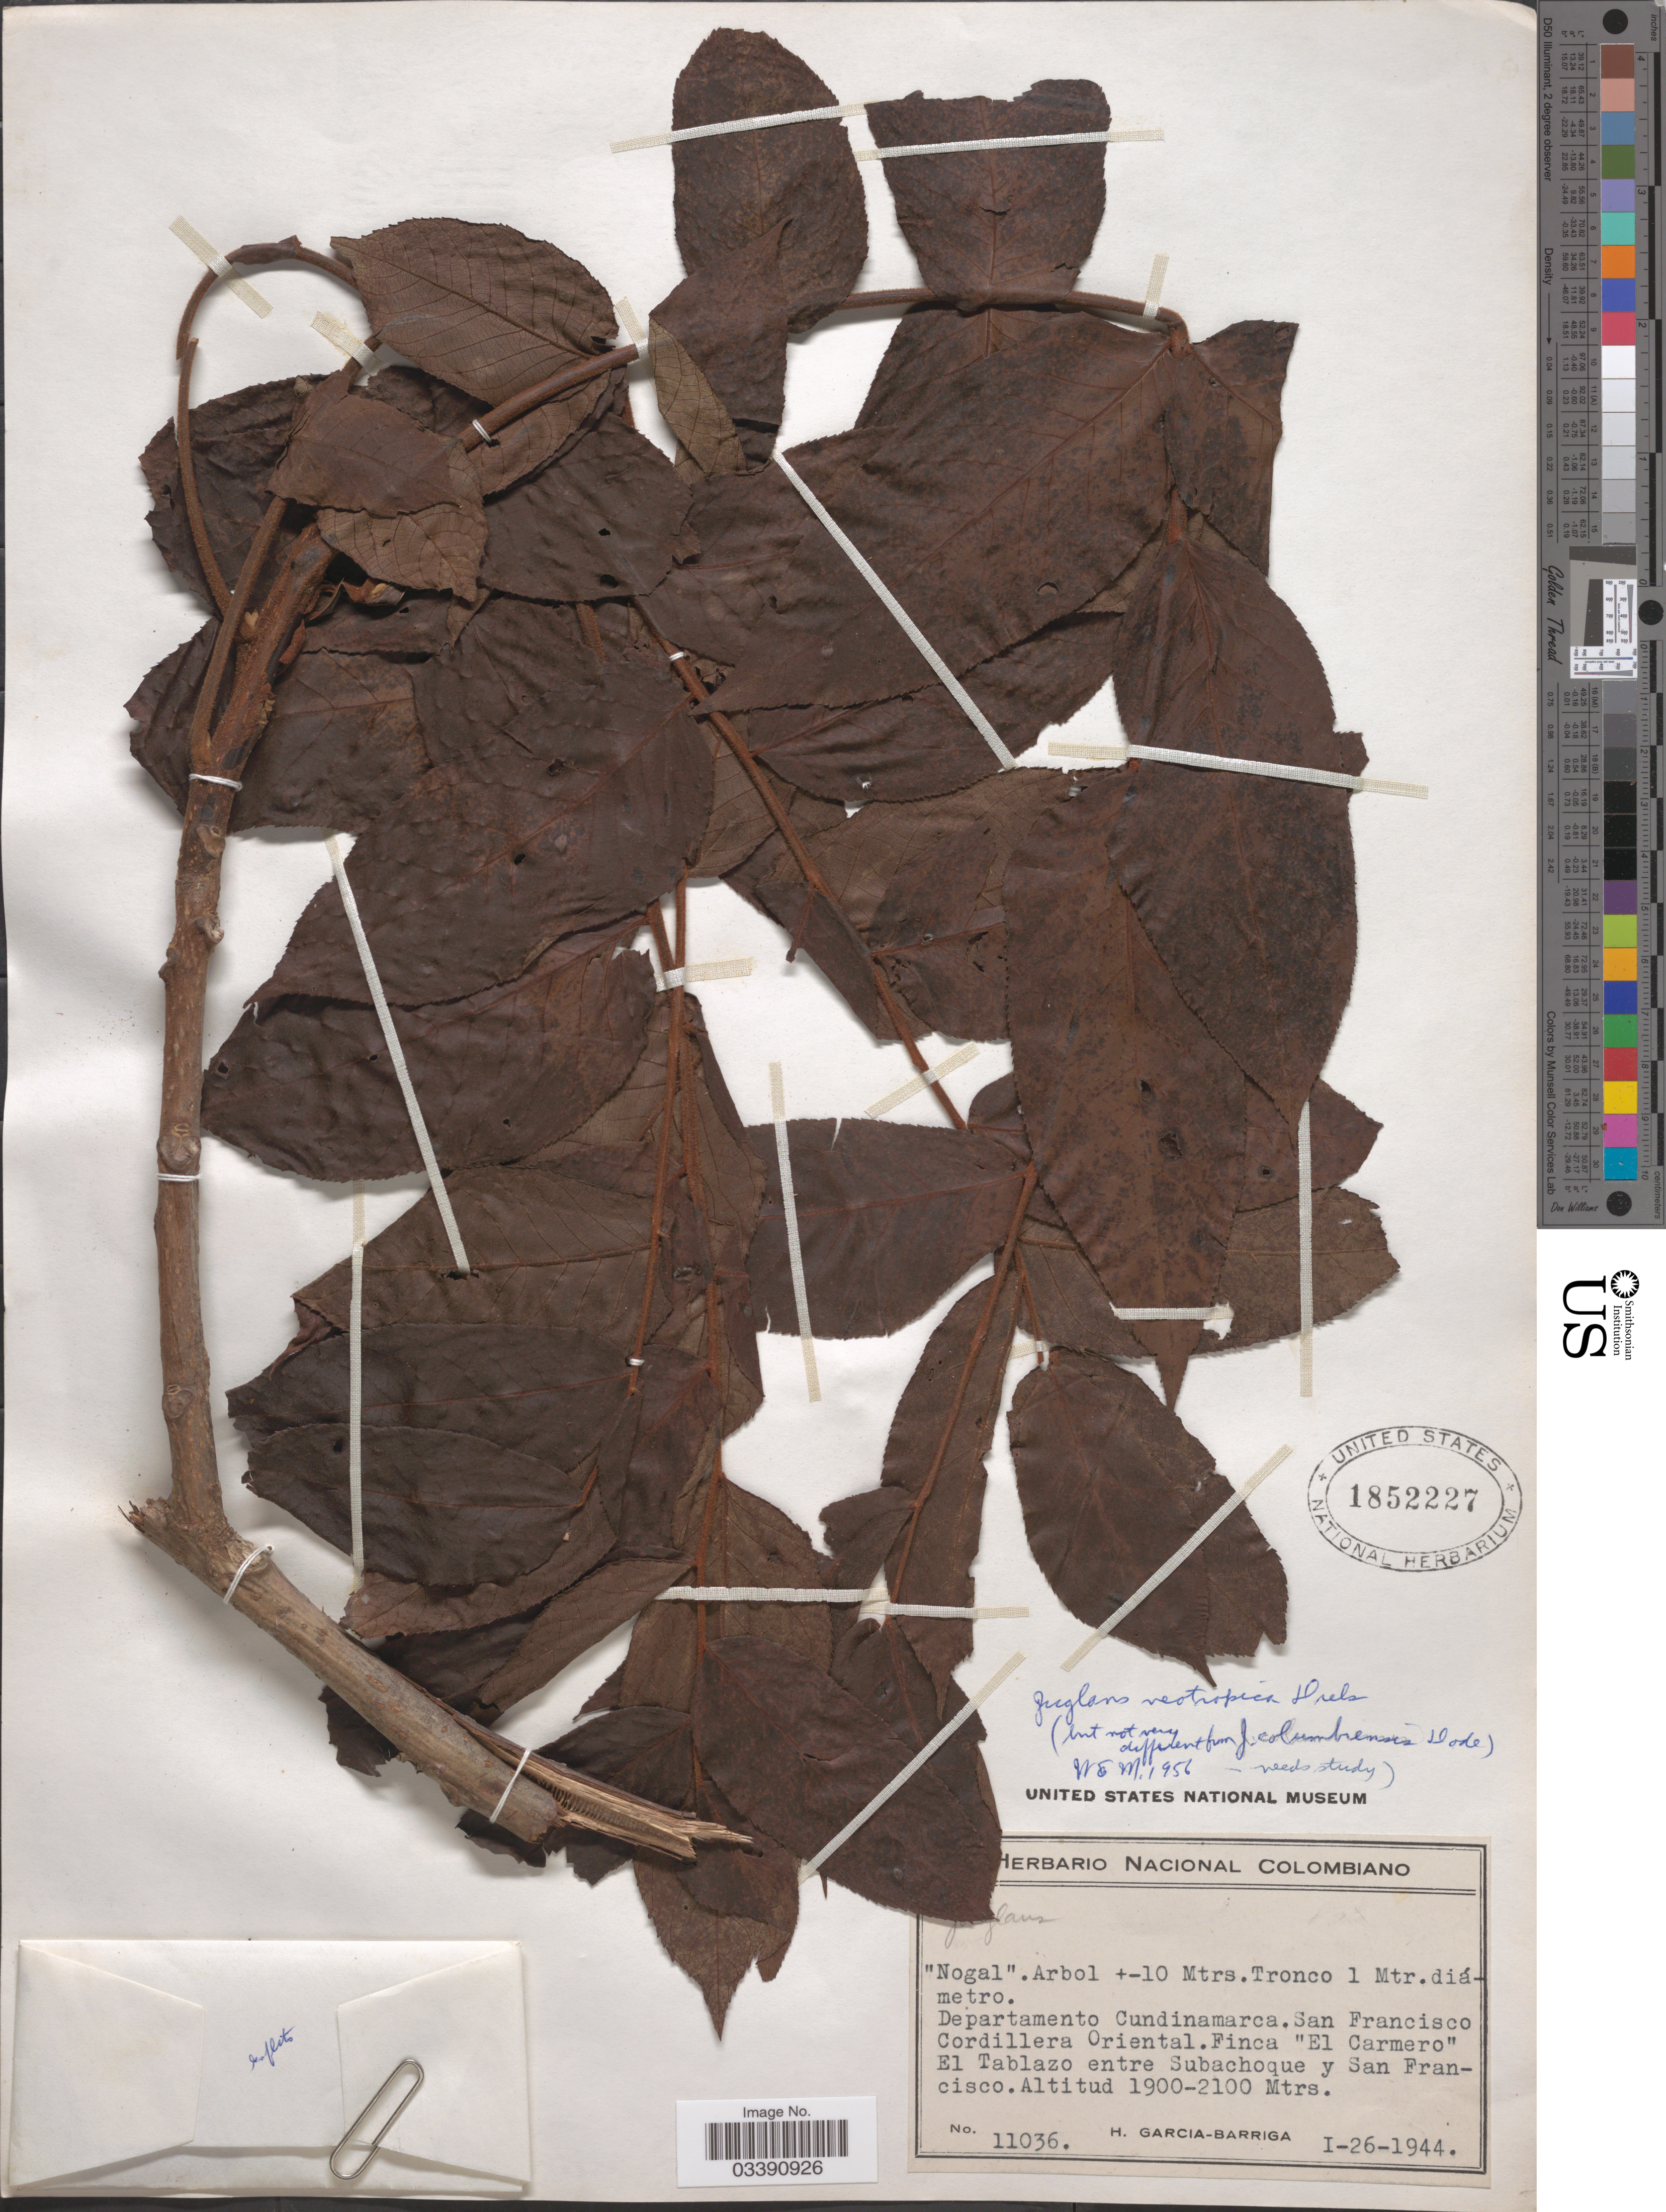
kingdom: Plantae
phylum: Tracheophyta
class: Magnoliopsida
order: Fagales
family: Juglandaceae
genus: Juglans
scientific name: Juglans neotropica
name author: Diels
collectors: H. García Barriga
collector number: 11036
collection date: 1944-01-26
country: Colombia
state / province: Cundinamarca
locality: Departamento Cundinamarca. San Francisco Cordillera Oriental. Finca "El Carmero" El Tablazo entre Subachoque y San Francisco.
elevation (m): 1900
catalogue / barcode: US 1852227